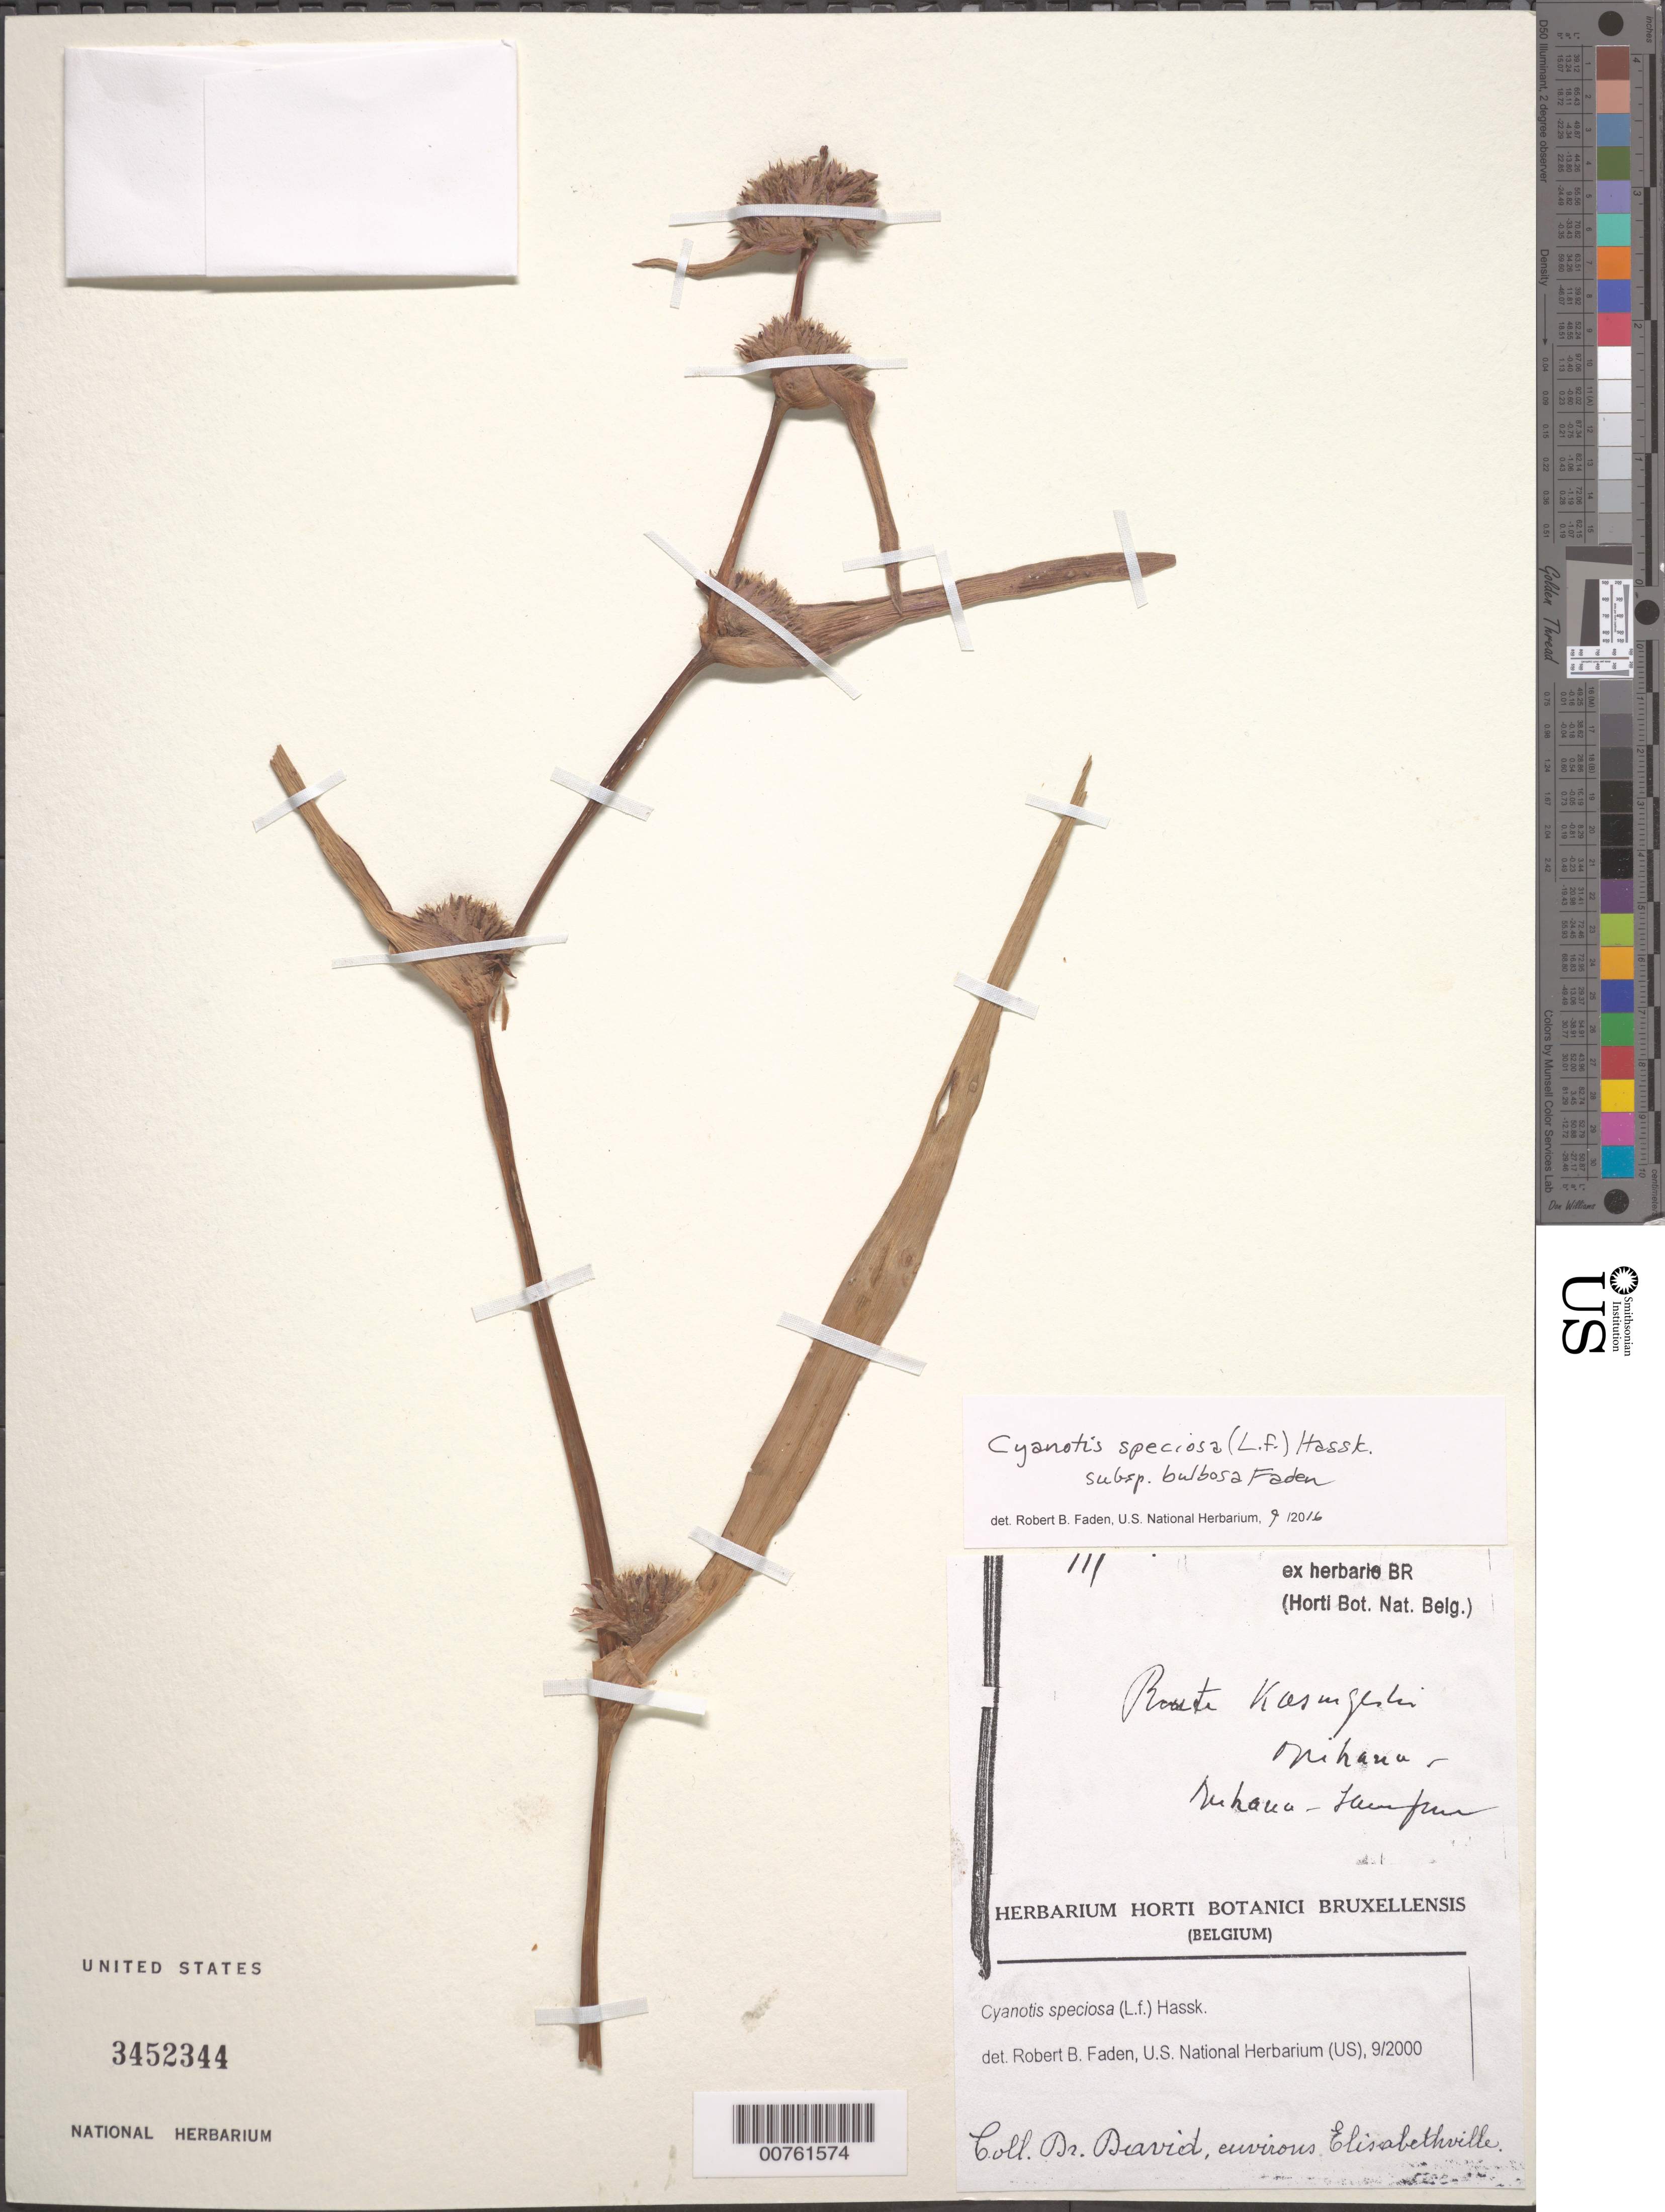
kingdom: Plantae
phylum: Tracheophyta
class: Liliopsida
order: Commelinales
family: Commelinaceae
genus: Cyanotis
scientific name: Cyanotis speciosa subsp. bulbosa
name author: Faden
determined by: Faden, Robert B., (US), Smithsonian Institution - National Museum of Natural History (UNITED STATES)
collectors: -. David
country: Congo, Democratic Republic of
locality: Elisabethville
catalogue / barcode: US 3452344